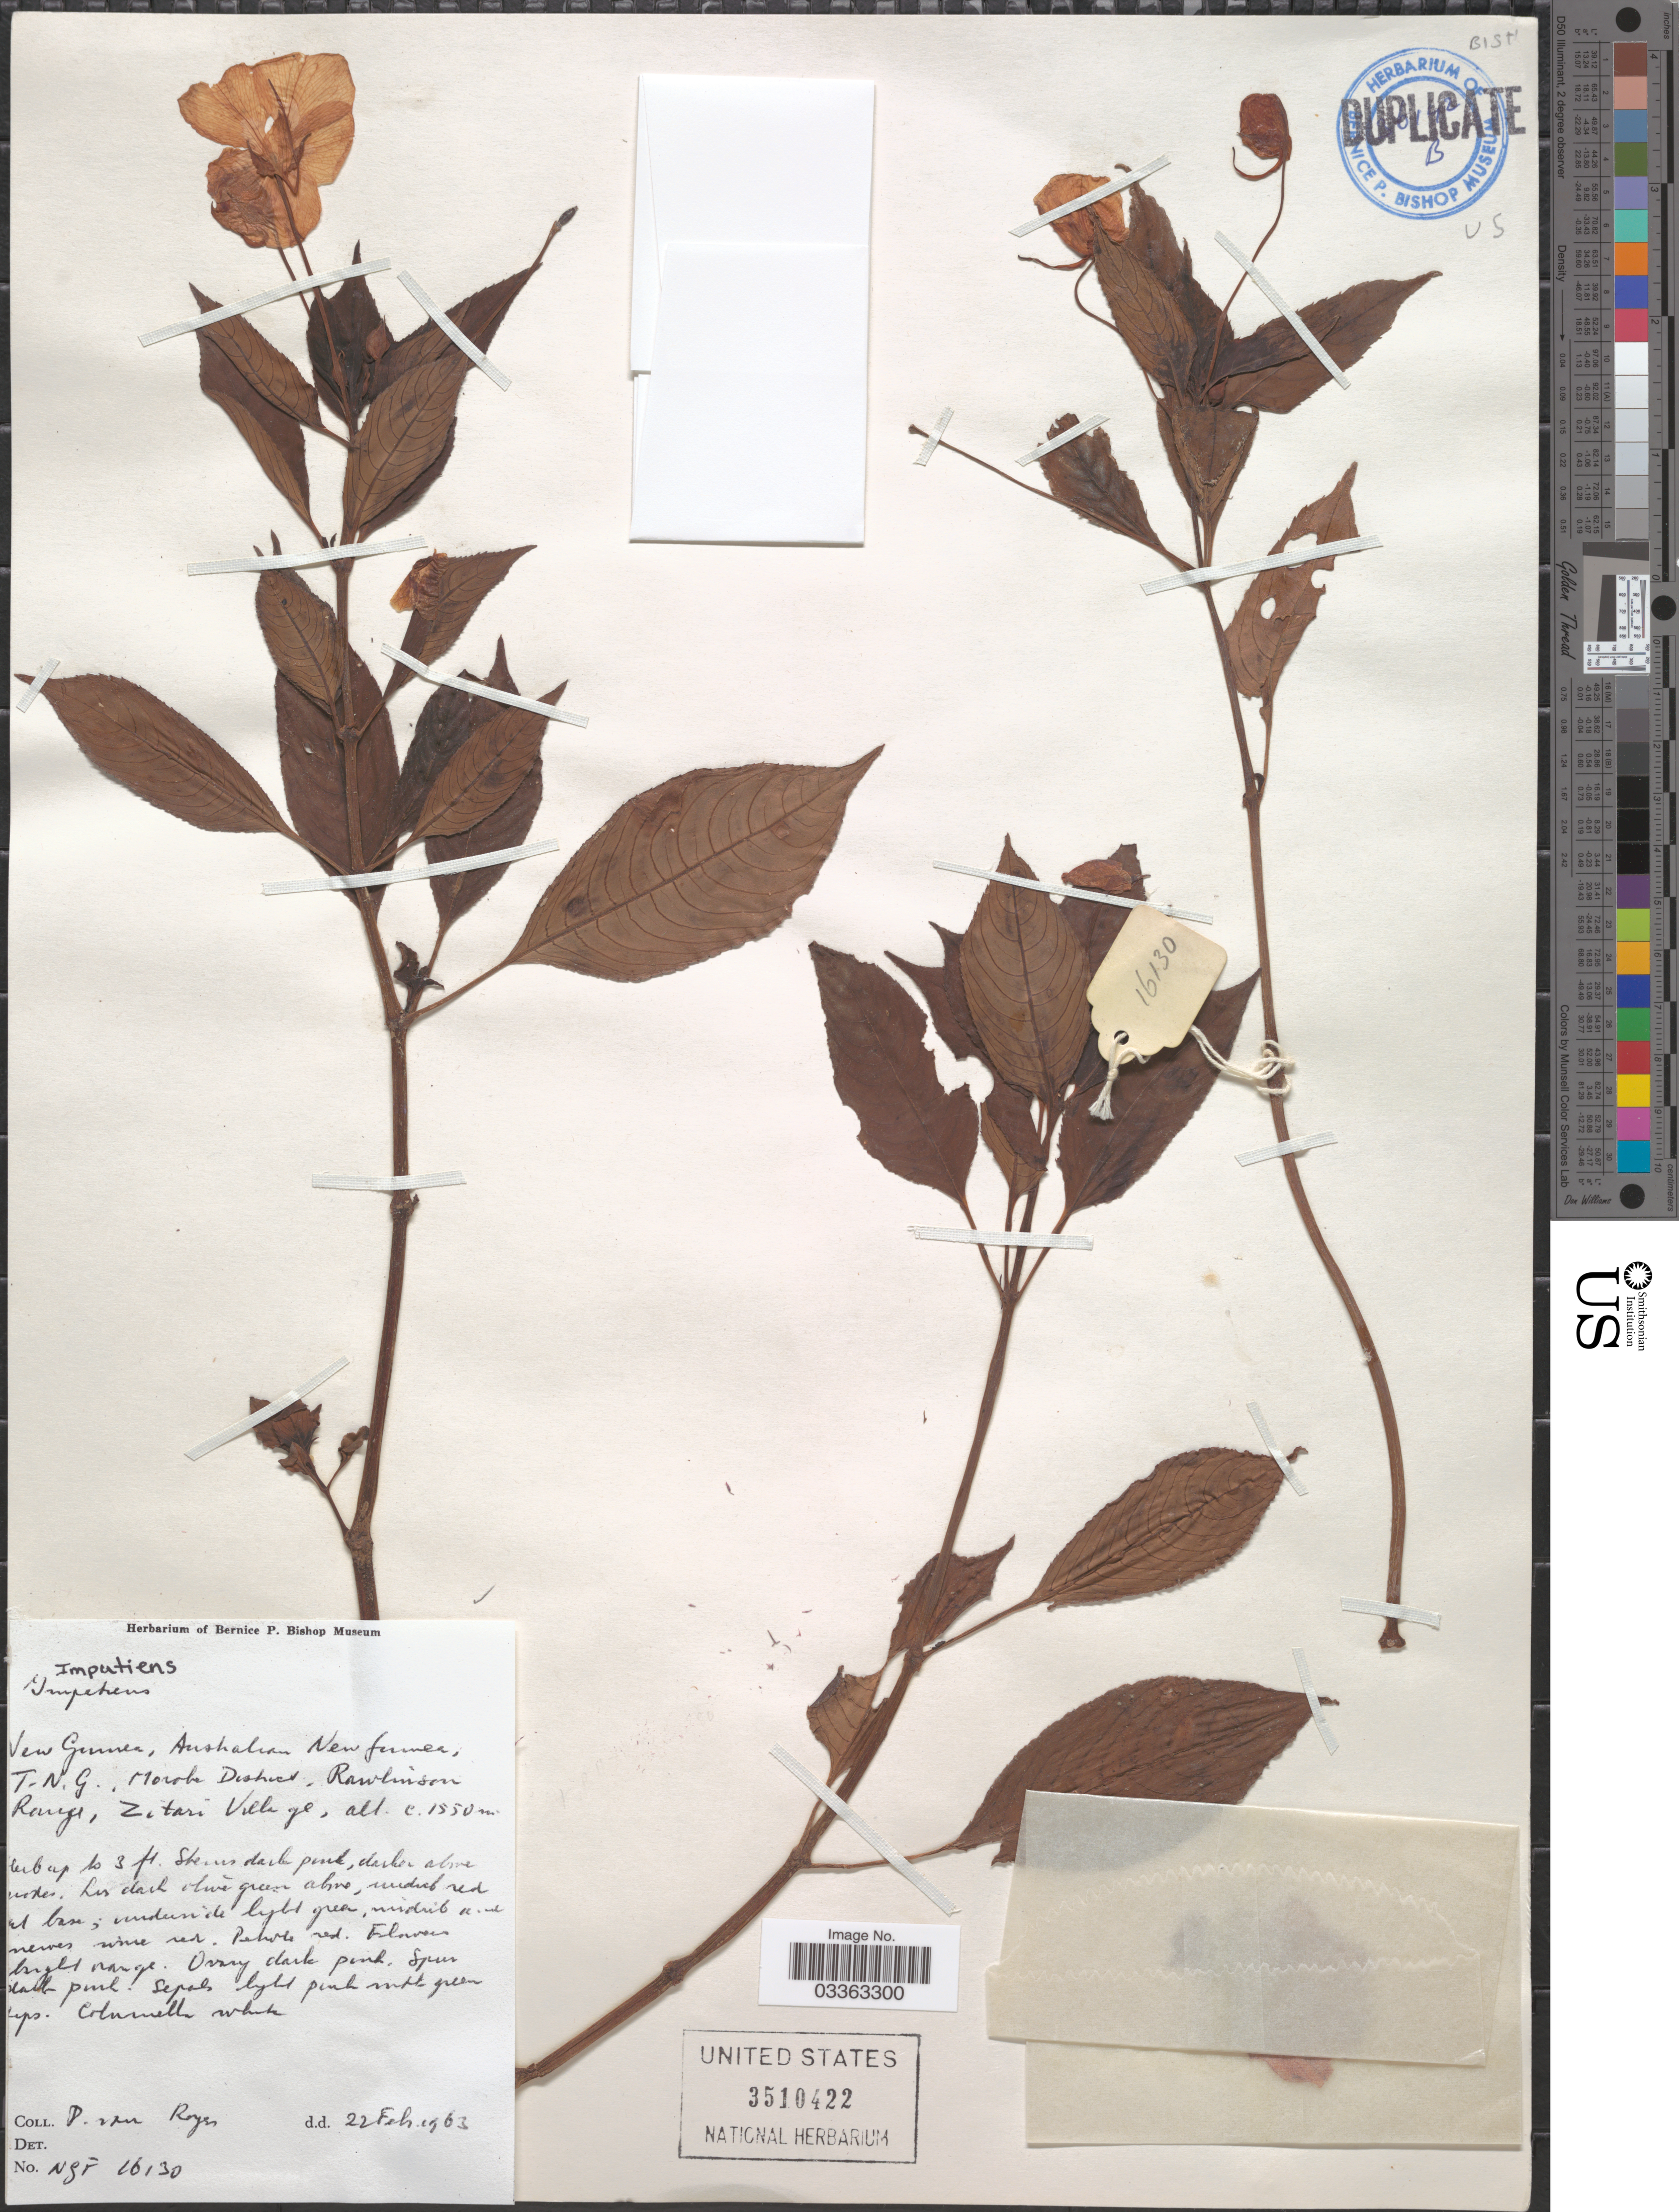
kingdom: Plantae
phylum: Tracheophyta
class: Magnoliopsida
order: Ericales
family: Balsaminaceae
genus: Impatiens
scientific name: Impatiens sp.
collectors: P. van Royen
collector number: NGF 16130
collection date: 1963-02-22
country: Papua New Guinea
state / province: Morobe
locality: New Guinea, Australian New Guinea, T.N.G. Morobe District. Rawlinson Range, Zitari Village.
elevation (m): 1550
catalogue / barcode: US 3510422